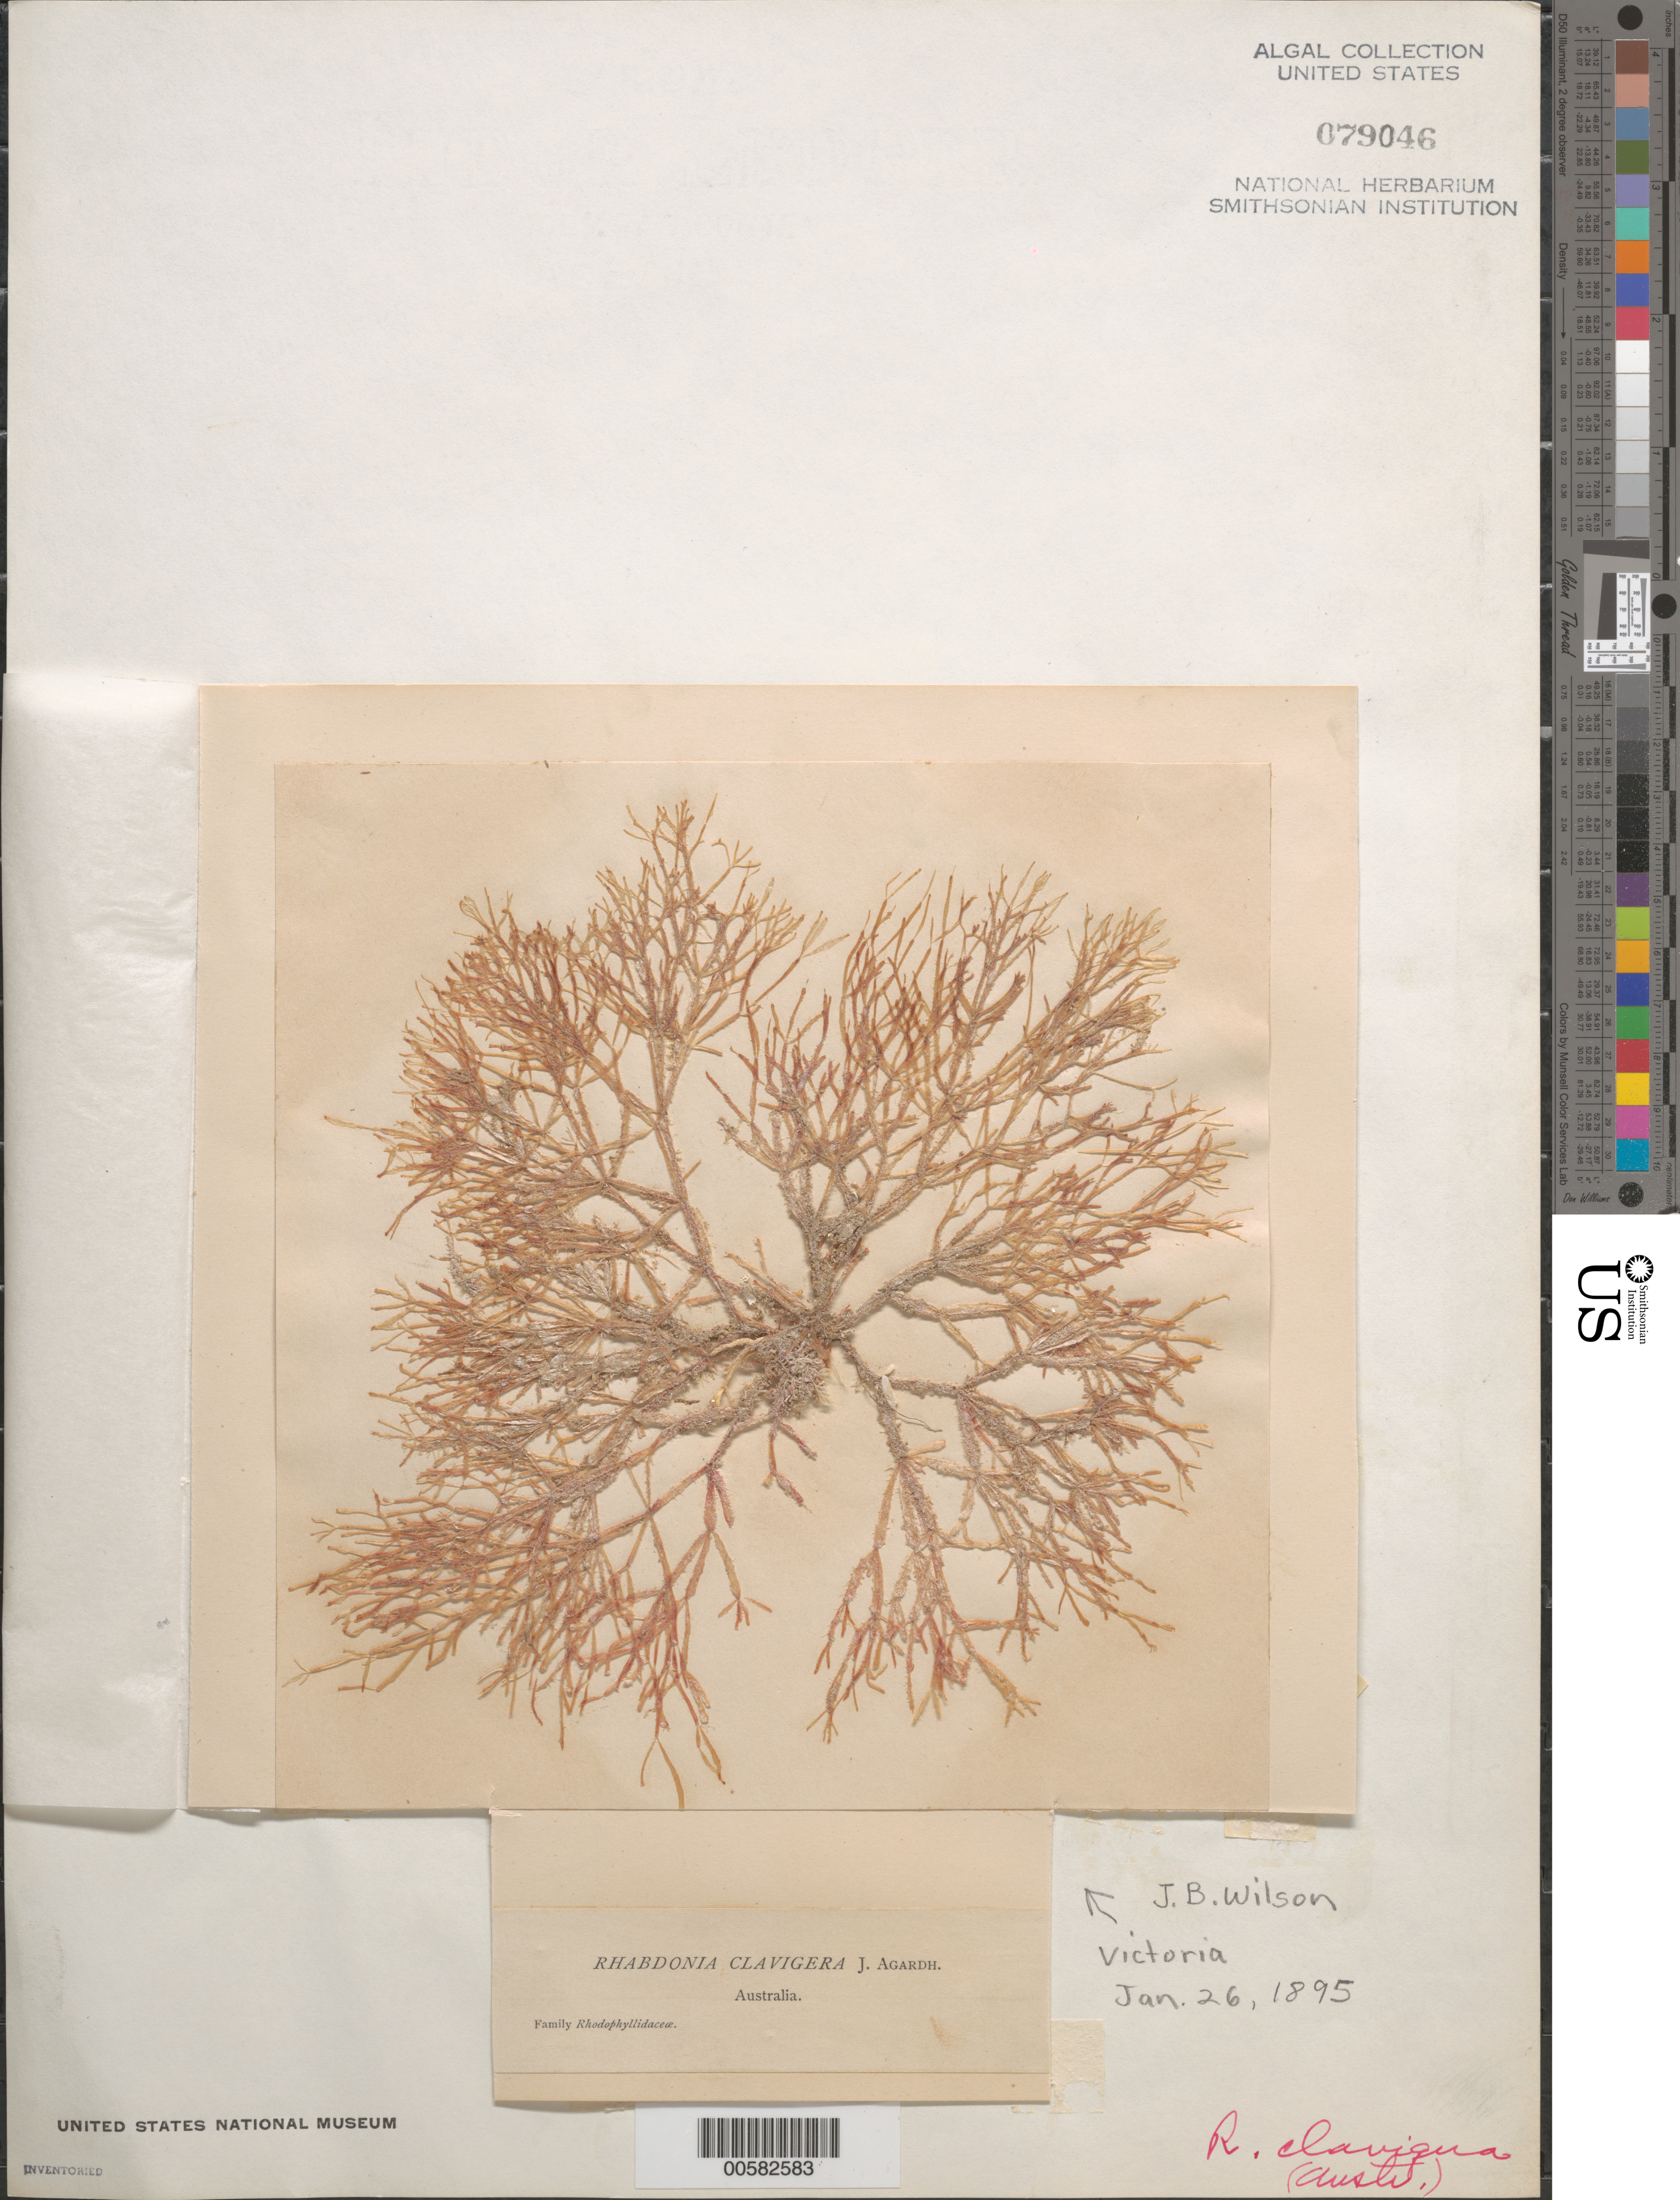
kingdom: Plantae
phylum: Rhodophyta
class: Florideophyceae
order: Gigartinales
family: Areschougiaceae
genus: Rhabdonia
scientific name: Rhabdonia clavigera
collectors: J. B. Wilson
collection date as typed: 26 Jan 1895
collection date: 1895-01-26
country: Australia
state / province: Victoria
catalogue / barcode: US 79046